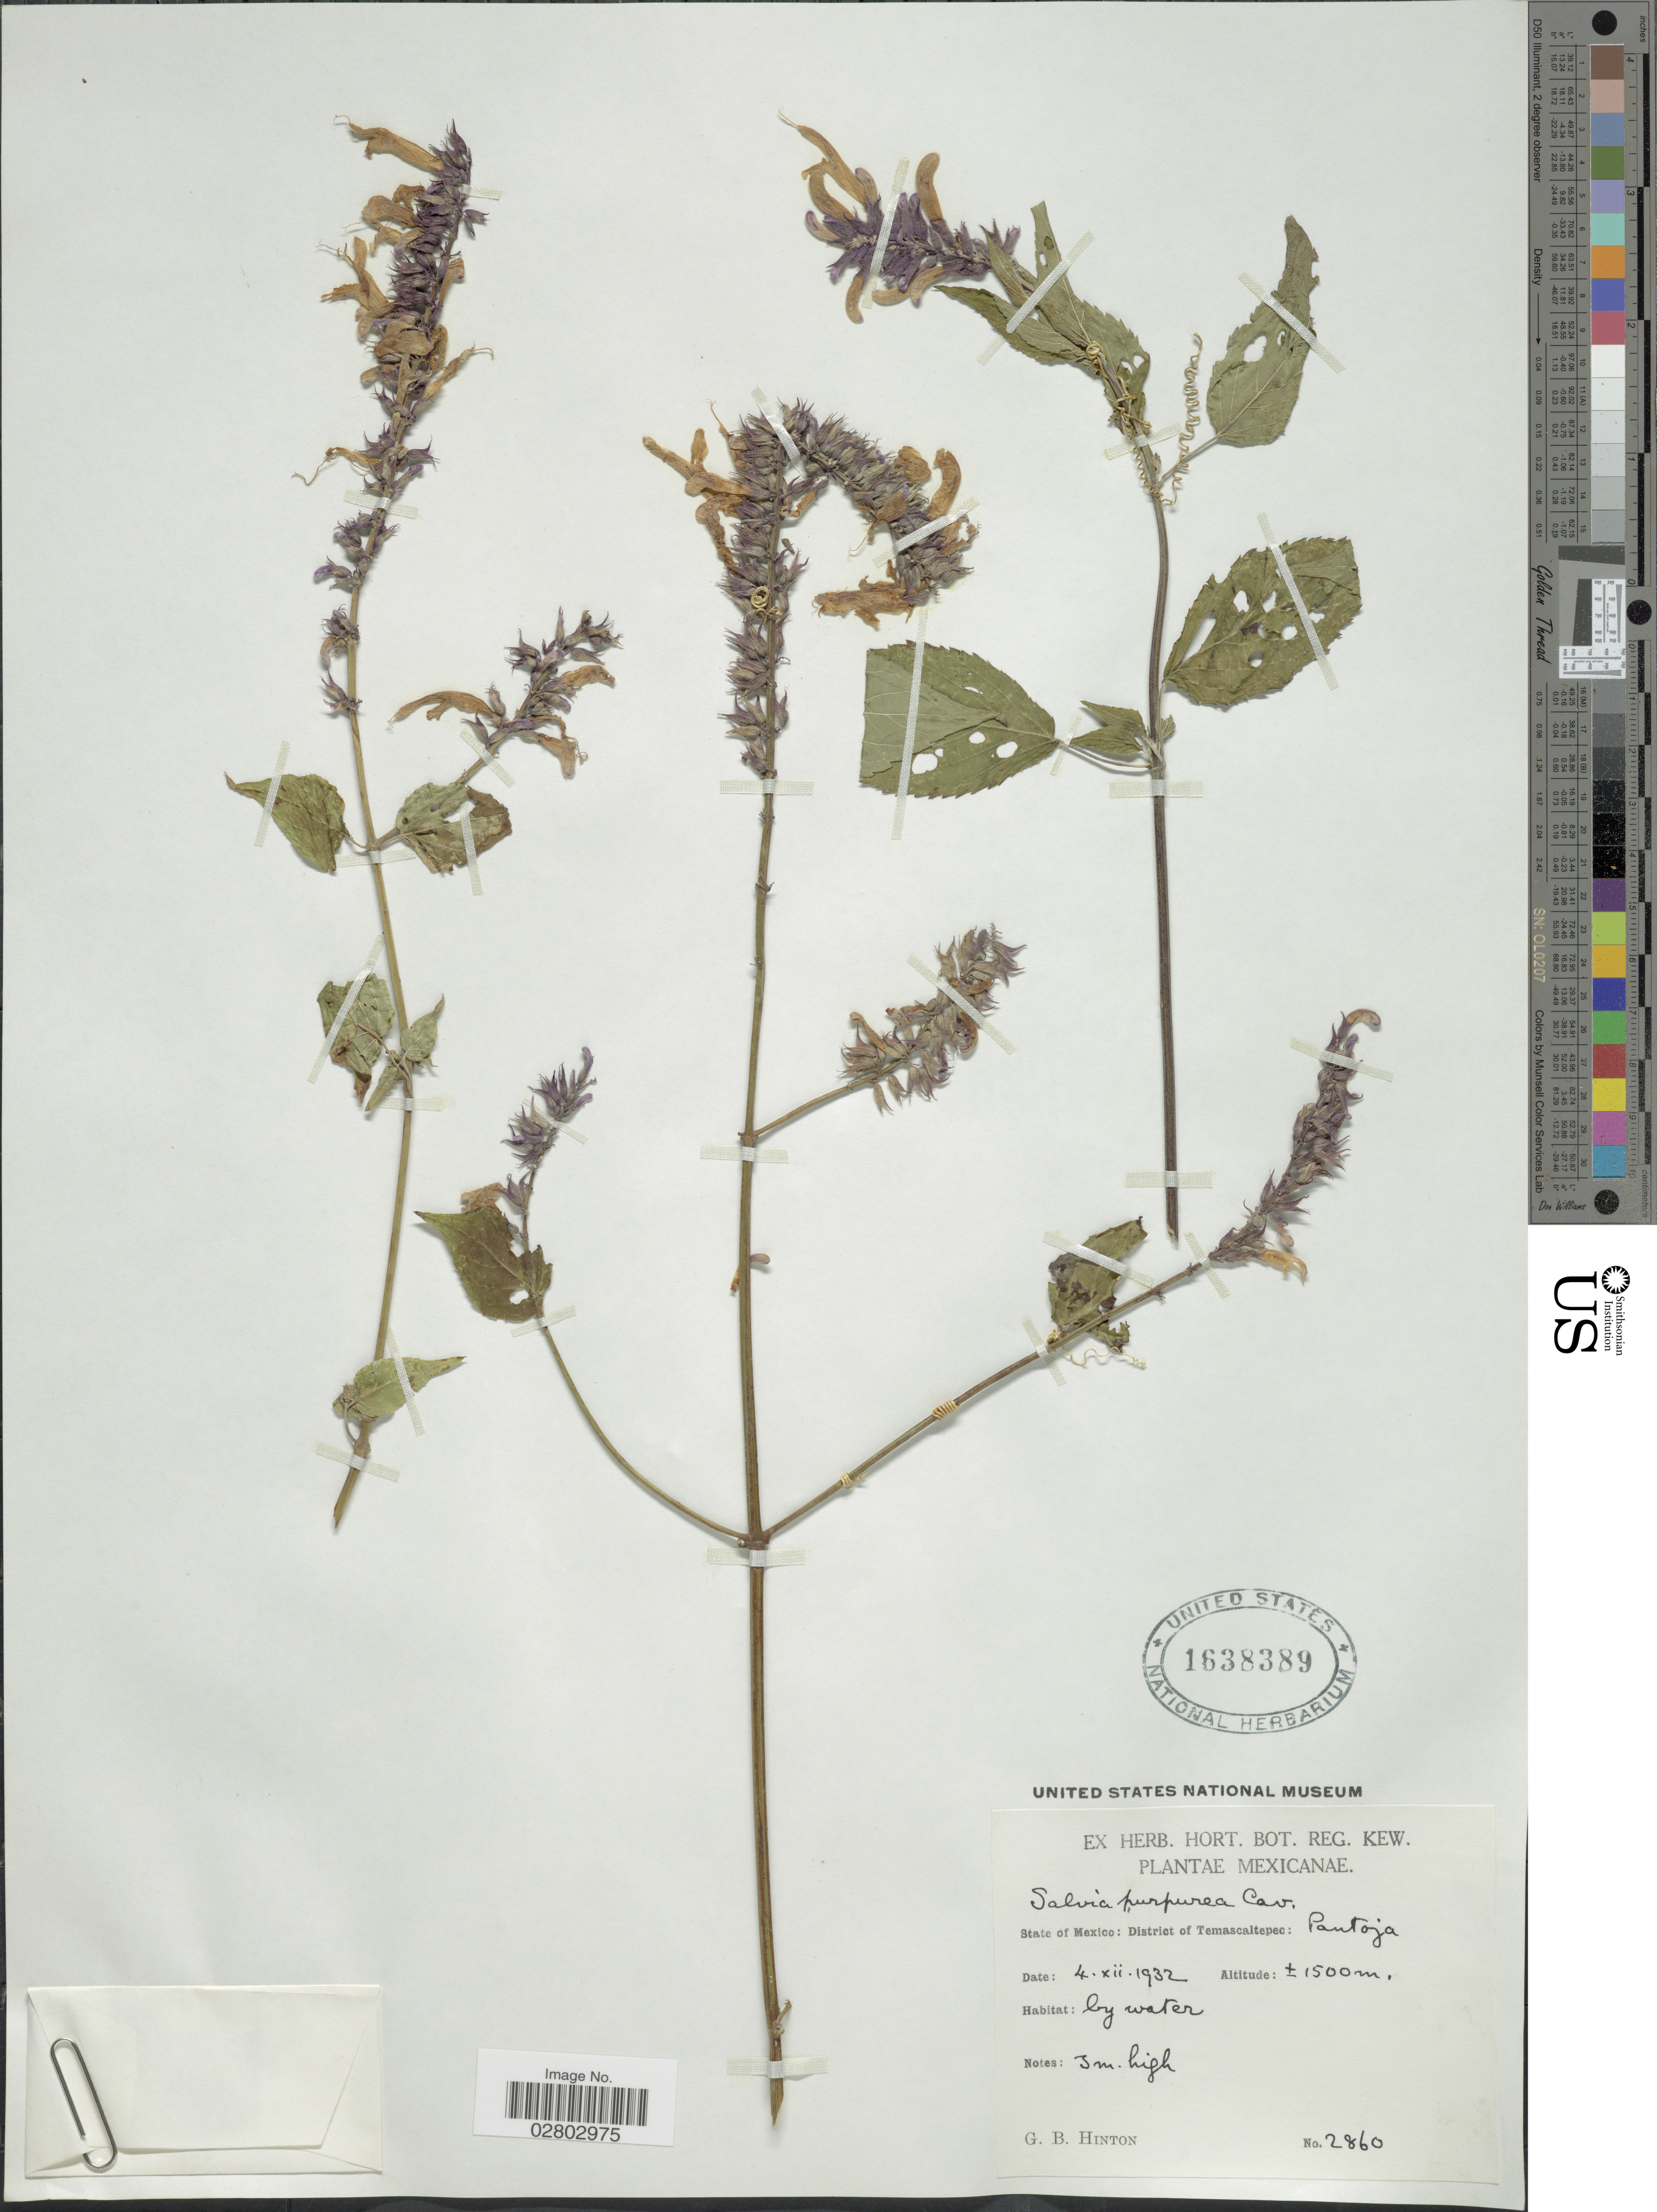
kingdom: Plantae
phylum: Tracheophyta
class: Magnoliopsida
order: Lamiales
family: Lamiaceae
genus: Salvia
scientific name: Salvia purpurea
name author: Cav.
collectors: G. B. Hinton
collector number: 2860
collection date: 1932-12-04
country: Mexico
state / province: México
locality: State of Mexico: District of Temascaltepec: Pantoja.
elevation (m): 1500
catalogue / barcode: US 1638389